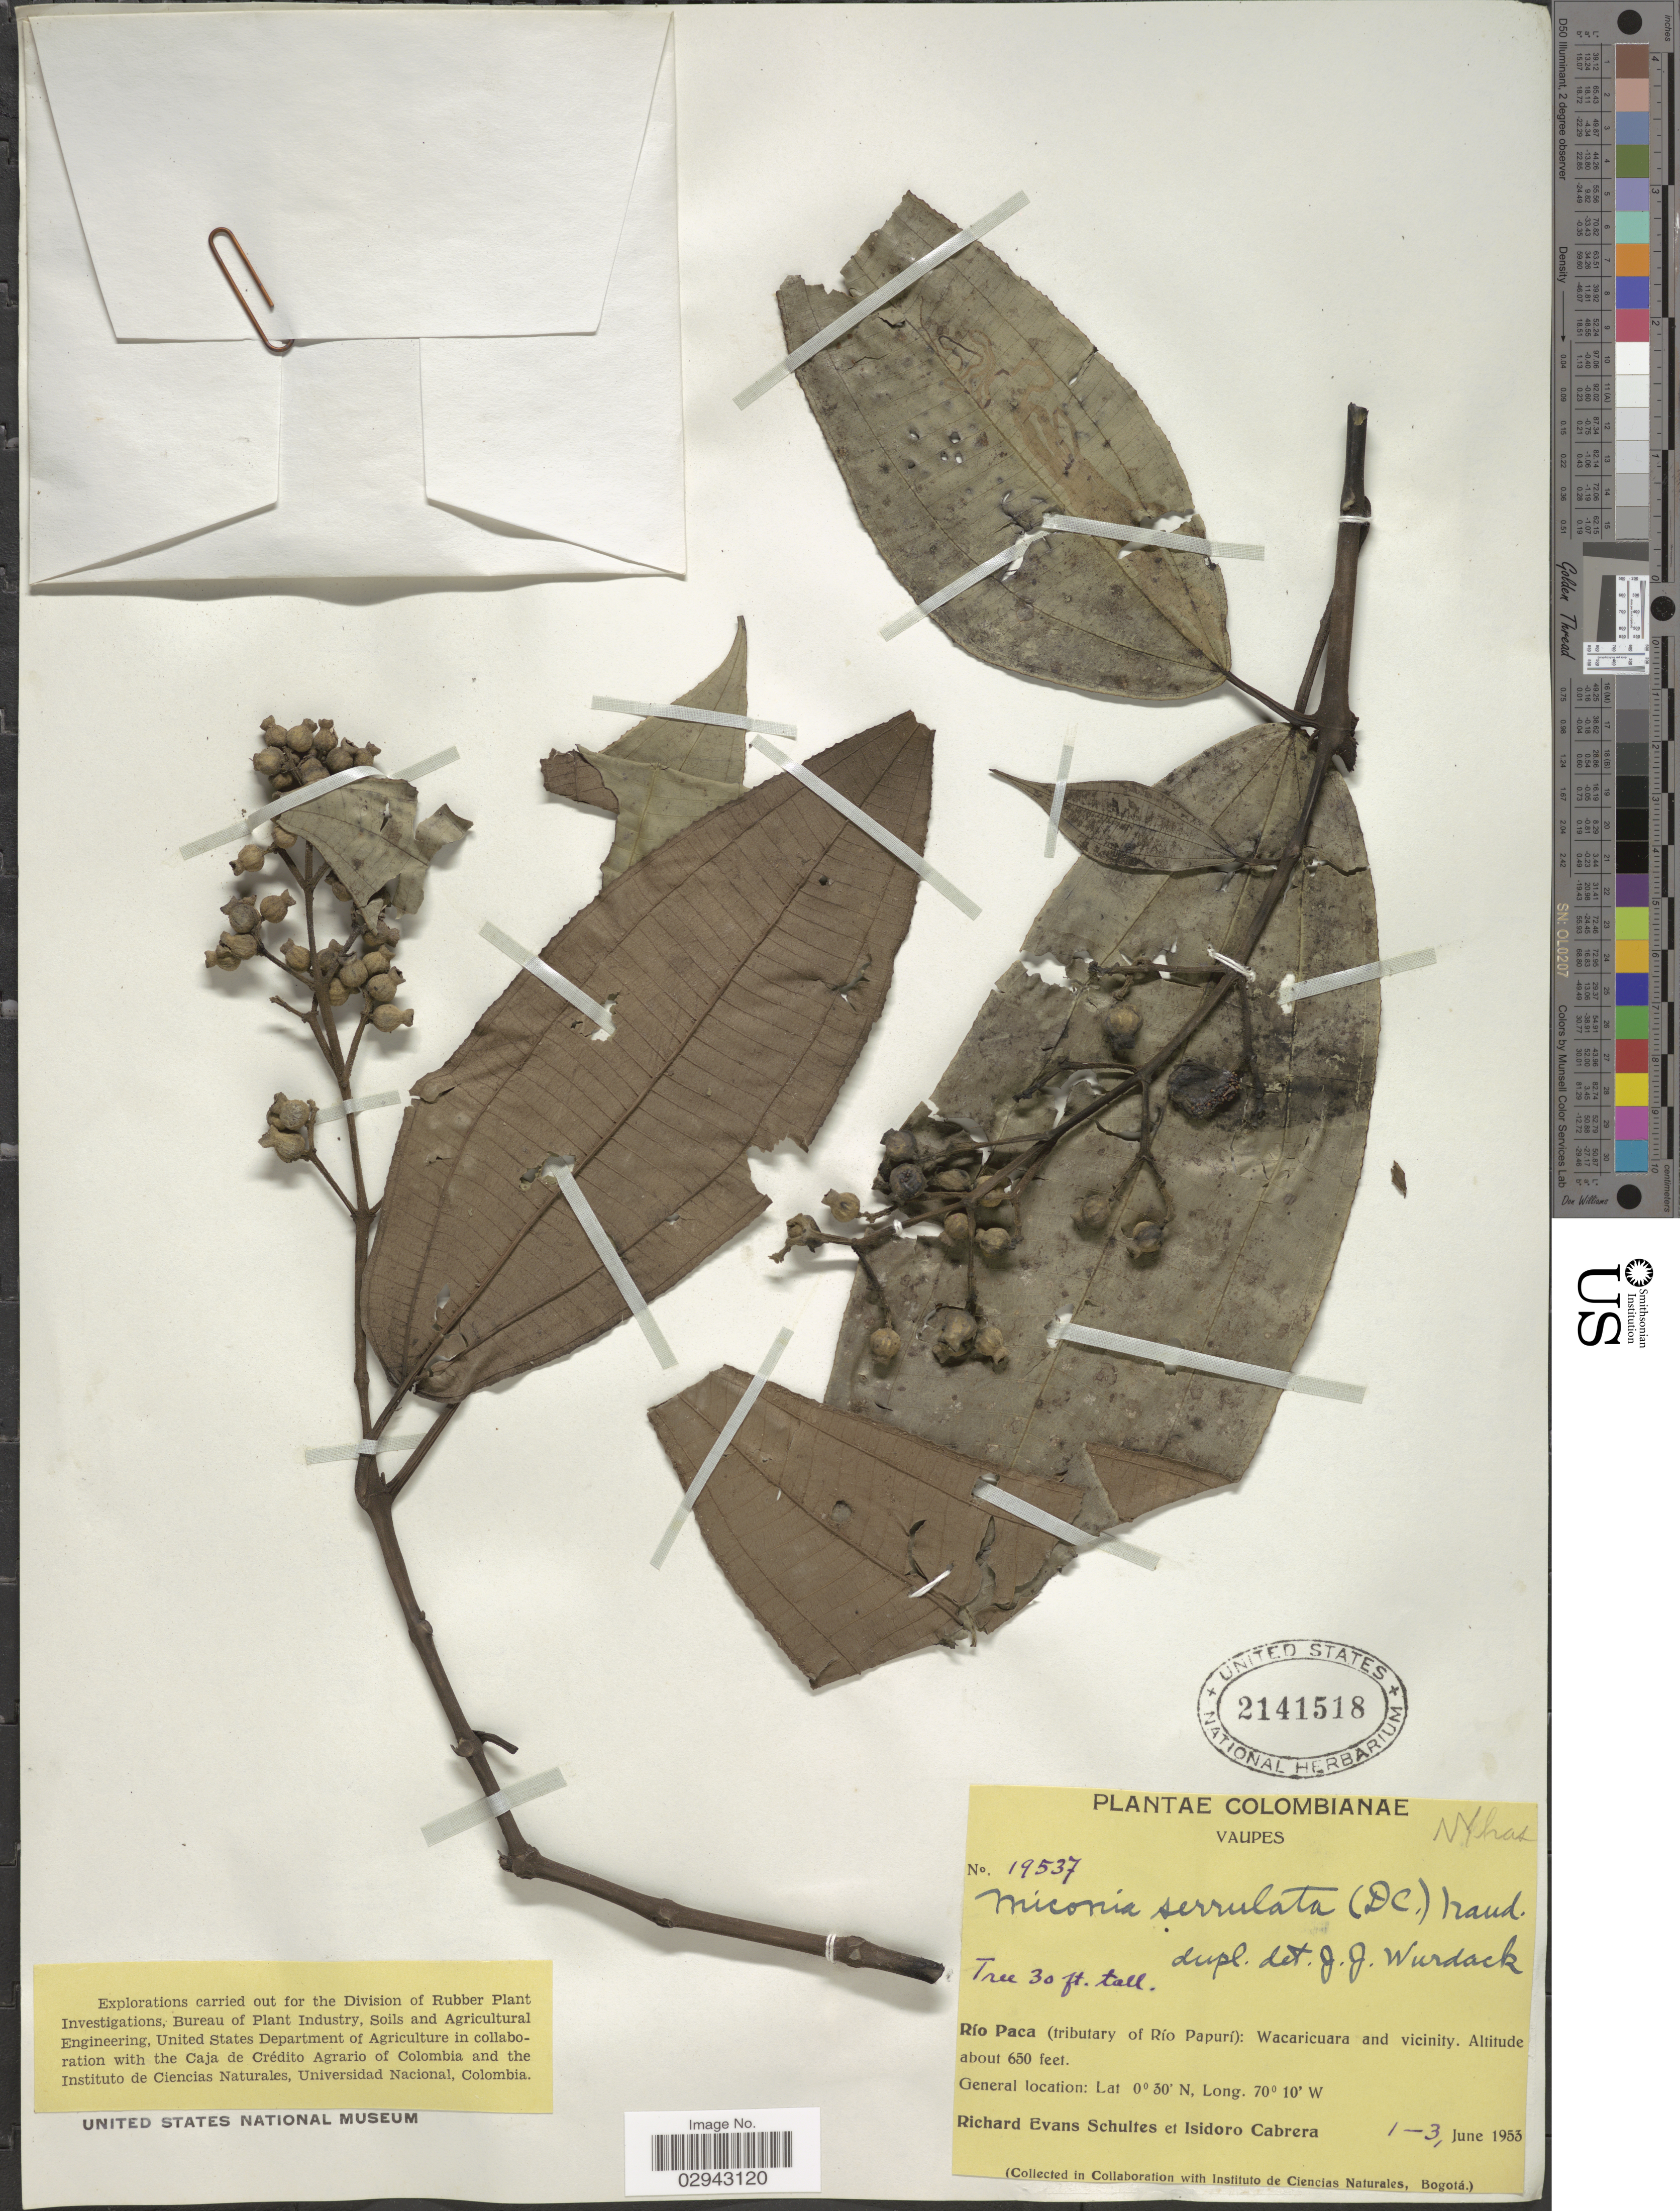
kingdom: Plantae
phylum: Tracheophyta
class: Magnoliopsida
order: Myrtales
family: Melastomataceae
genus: Miconia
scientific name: Miconia serrulata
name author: (DC.) Naudin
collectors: R. E. Schultes & I. Cabrera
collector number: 19537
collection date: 1953-06-01/1953-06-03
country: Colombia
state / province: Vaupés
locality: Río Paca (tributary of Río Papurí): Wacaricuara and vicinity.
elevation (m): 198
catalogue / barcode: US 2141518